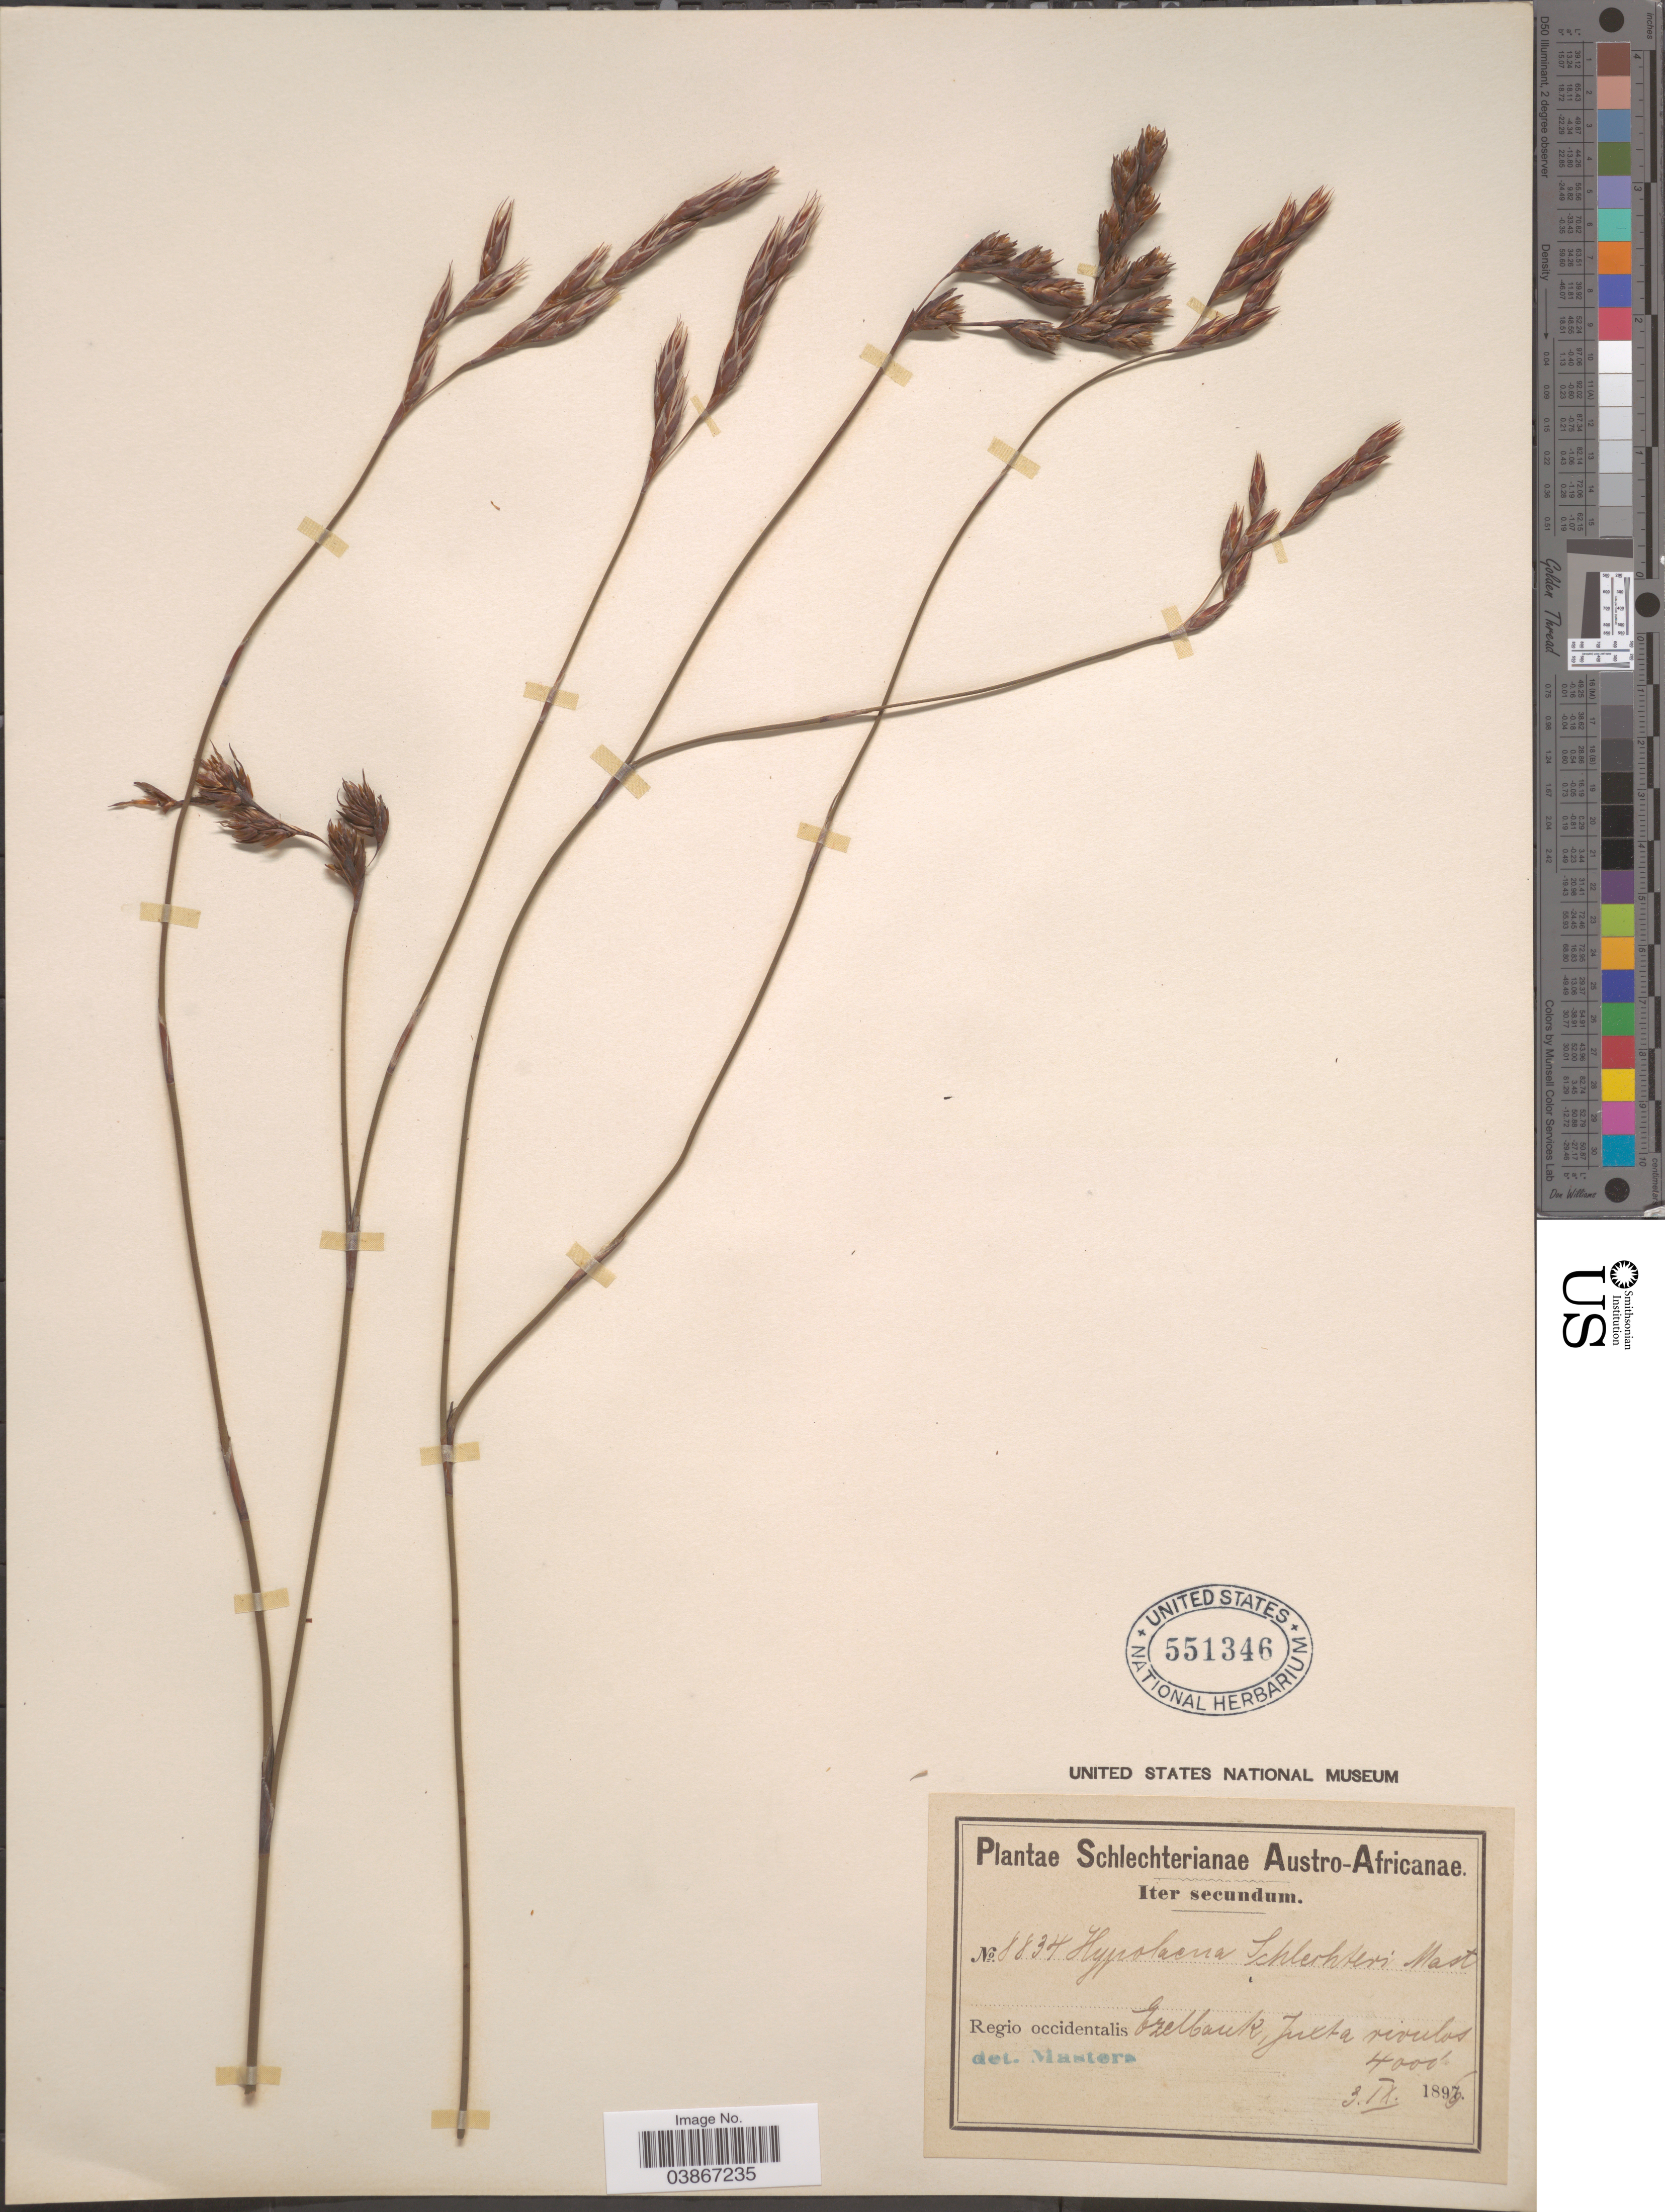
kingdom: Plantae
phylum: Tracheophyta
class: Liliopsida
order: Poales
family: Restionaceae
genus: Hypolaena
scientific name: Hypolaena schlechteri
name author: Mast.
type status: Isosyntype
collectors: Schlechter, --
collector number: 8834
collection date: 1896-09-03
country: South Africa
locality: Austro-Africanae. Regio occidentalis. Ezelbank, juxta rivulos.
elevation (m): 1219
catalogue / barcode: US 551346